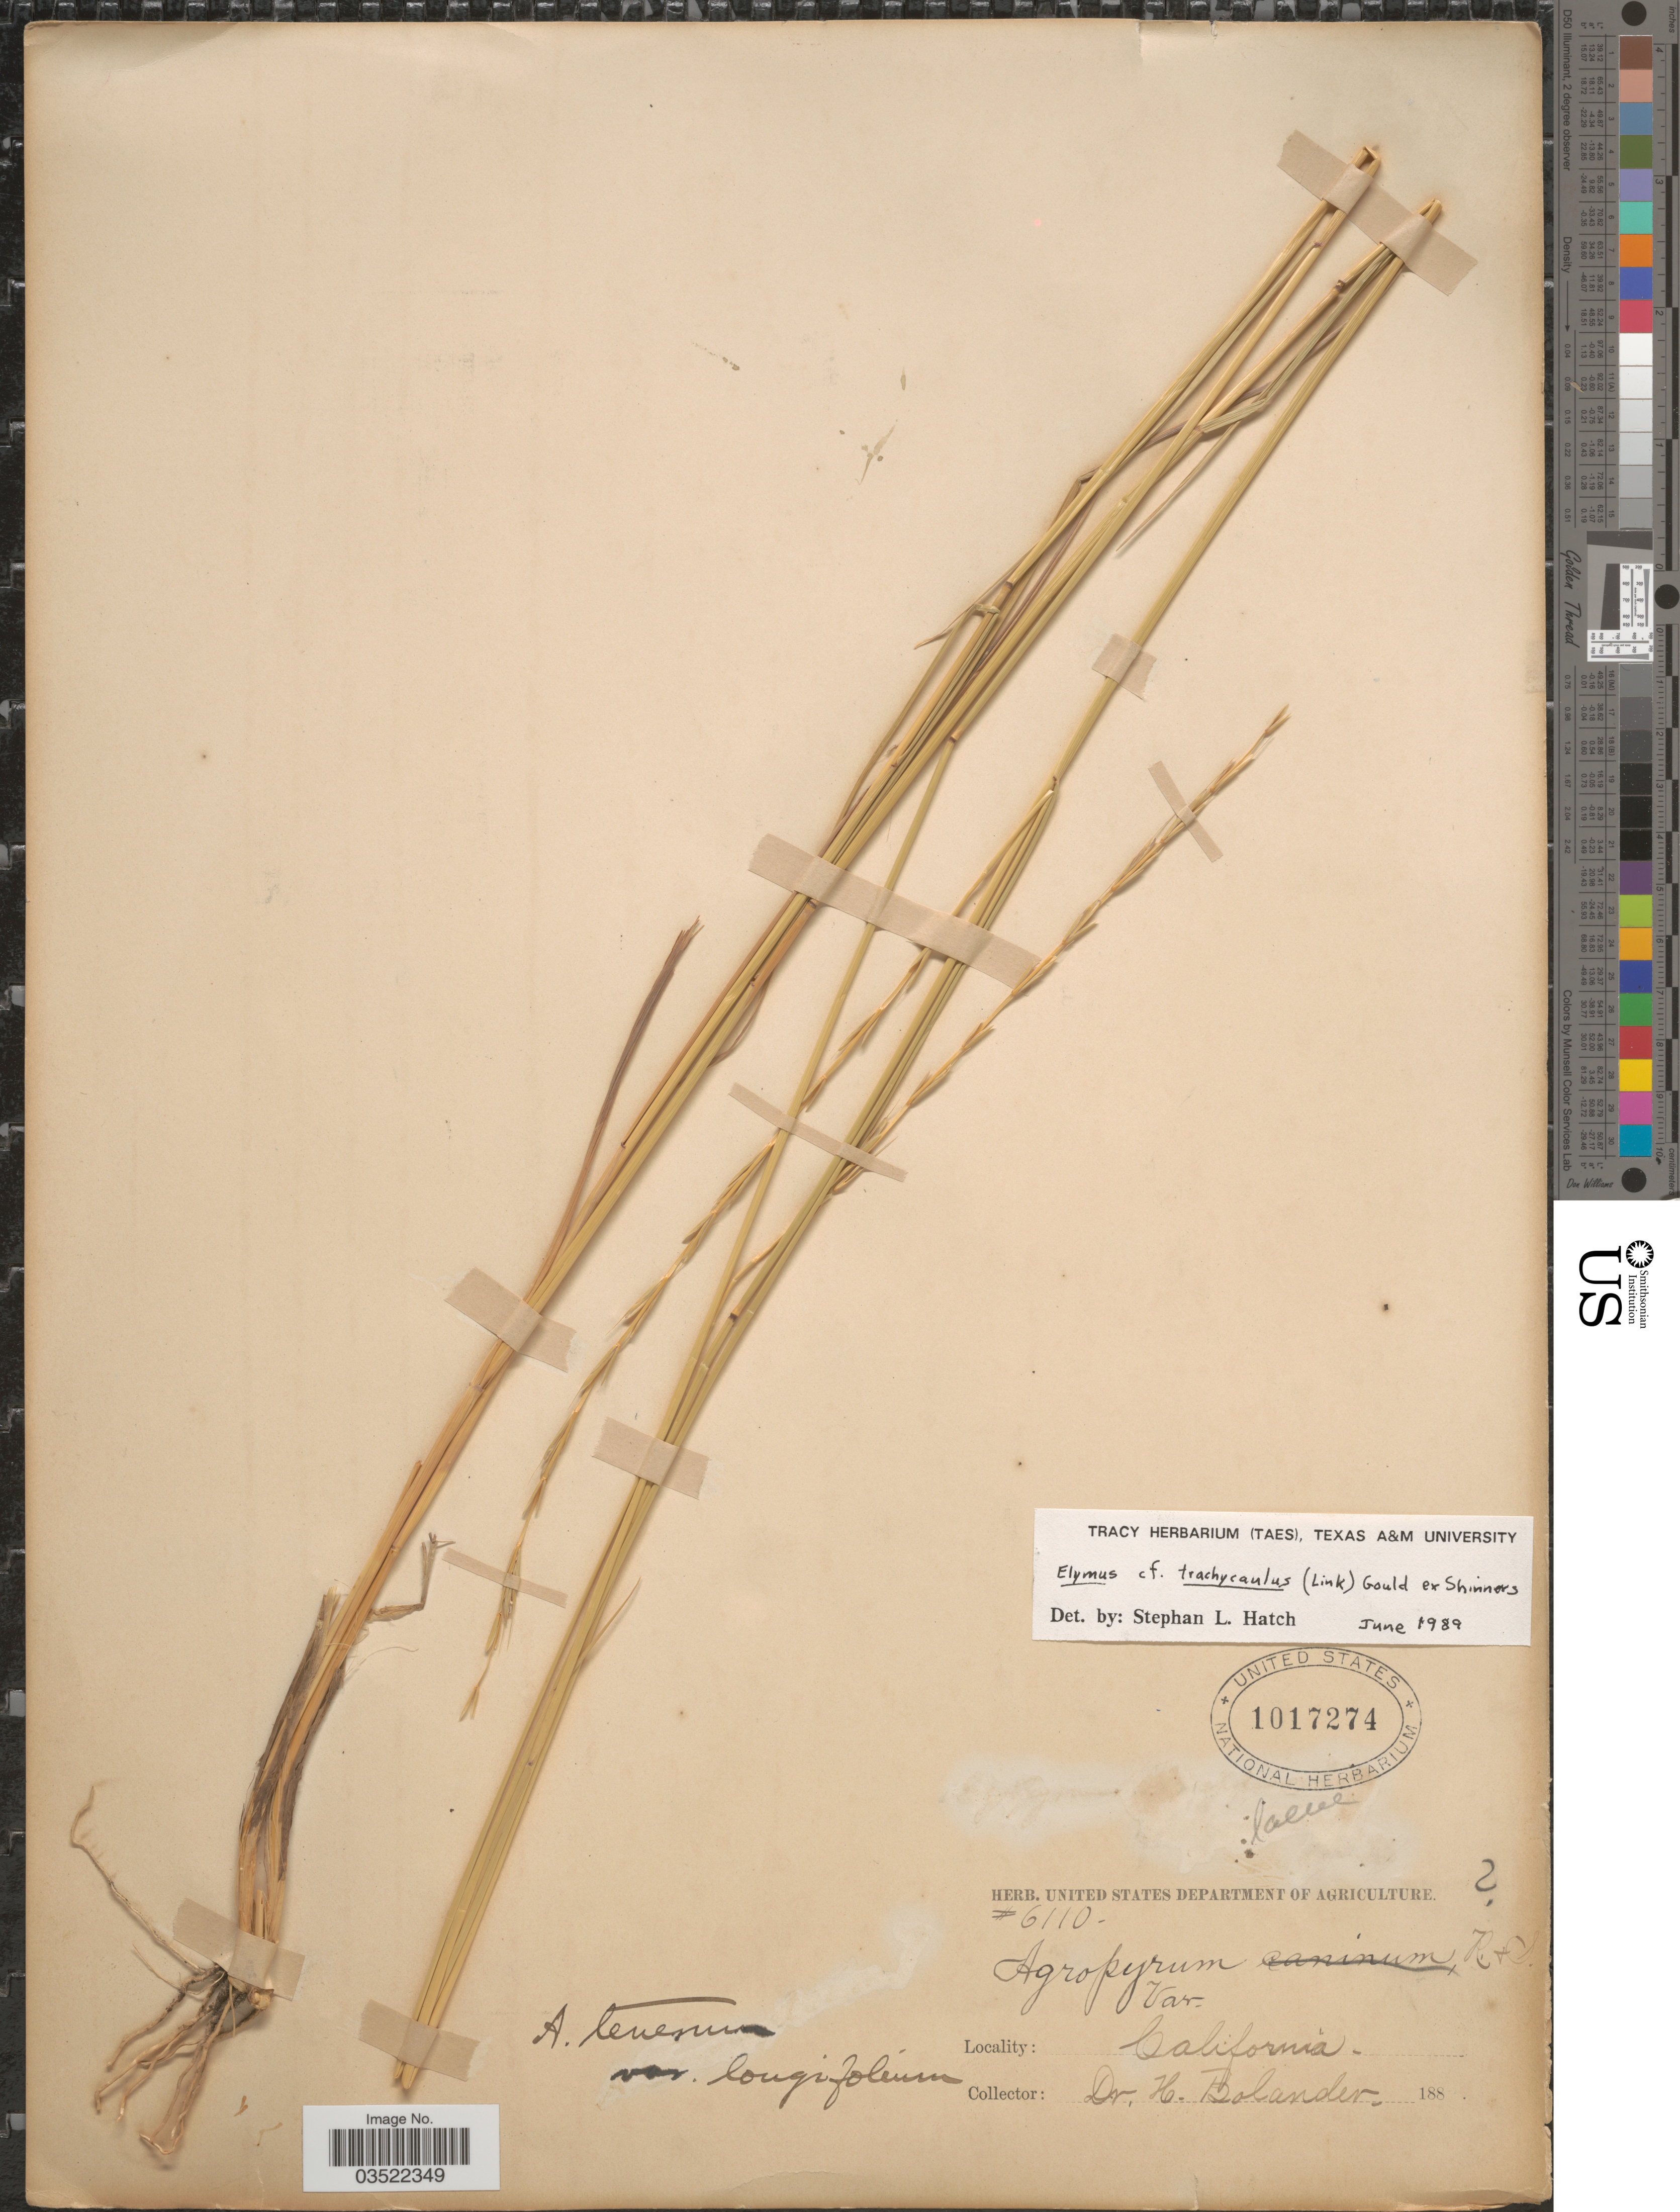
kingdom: Plantae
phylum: Tracheophyta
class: Liliopsida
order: Poales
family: Poaceae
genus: Elymus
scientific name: Elymus trachycaulus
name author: (Link) Gould ex Shinners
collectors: H. Bolander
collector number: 6110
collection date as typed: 188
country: United States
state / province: California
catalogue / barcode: US 1017274